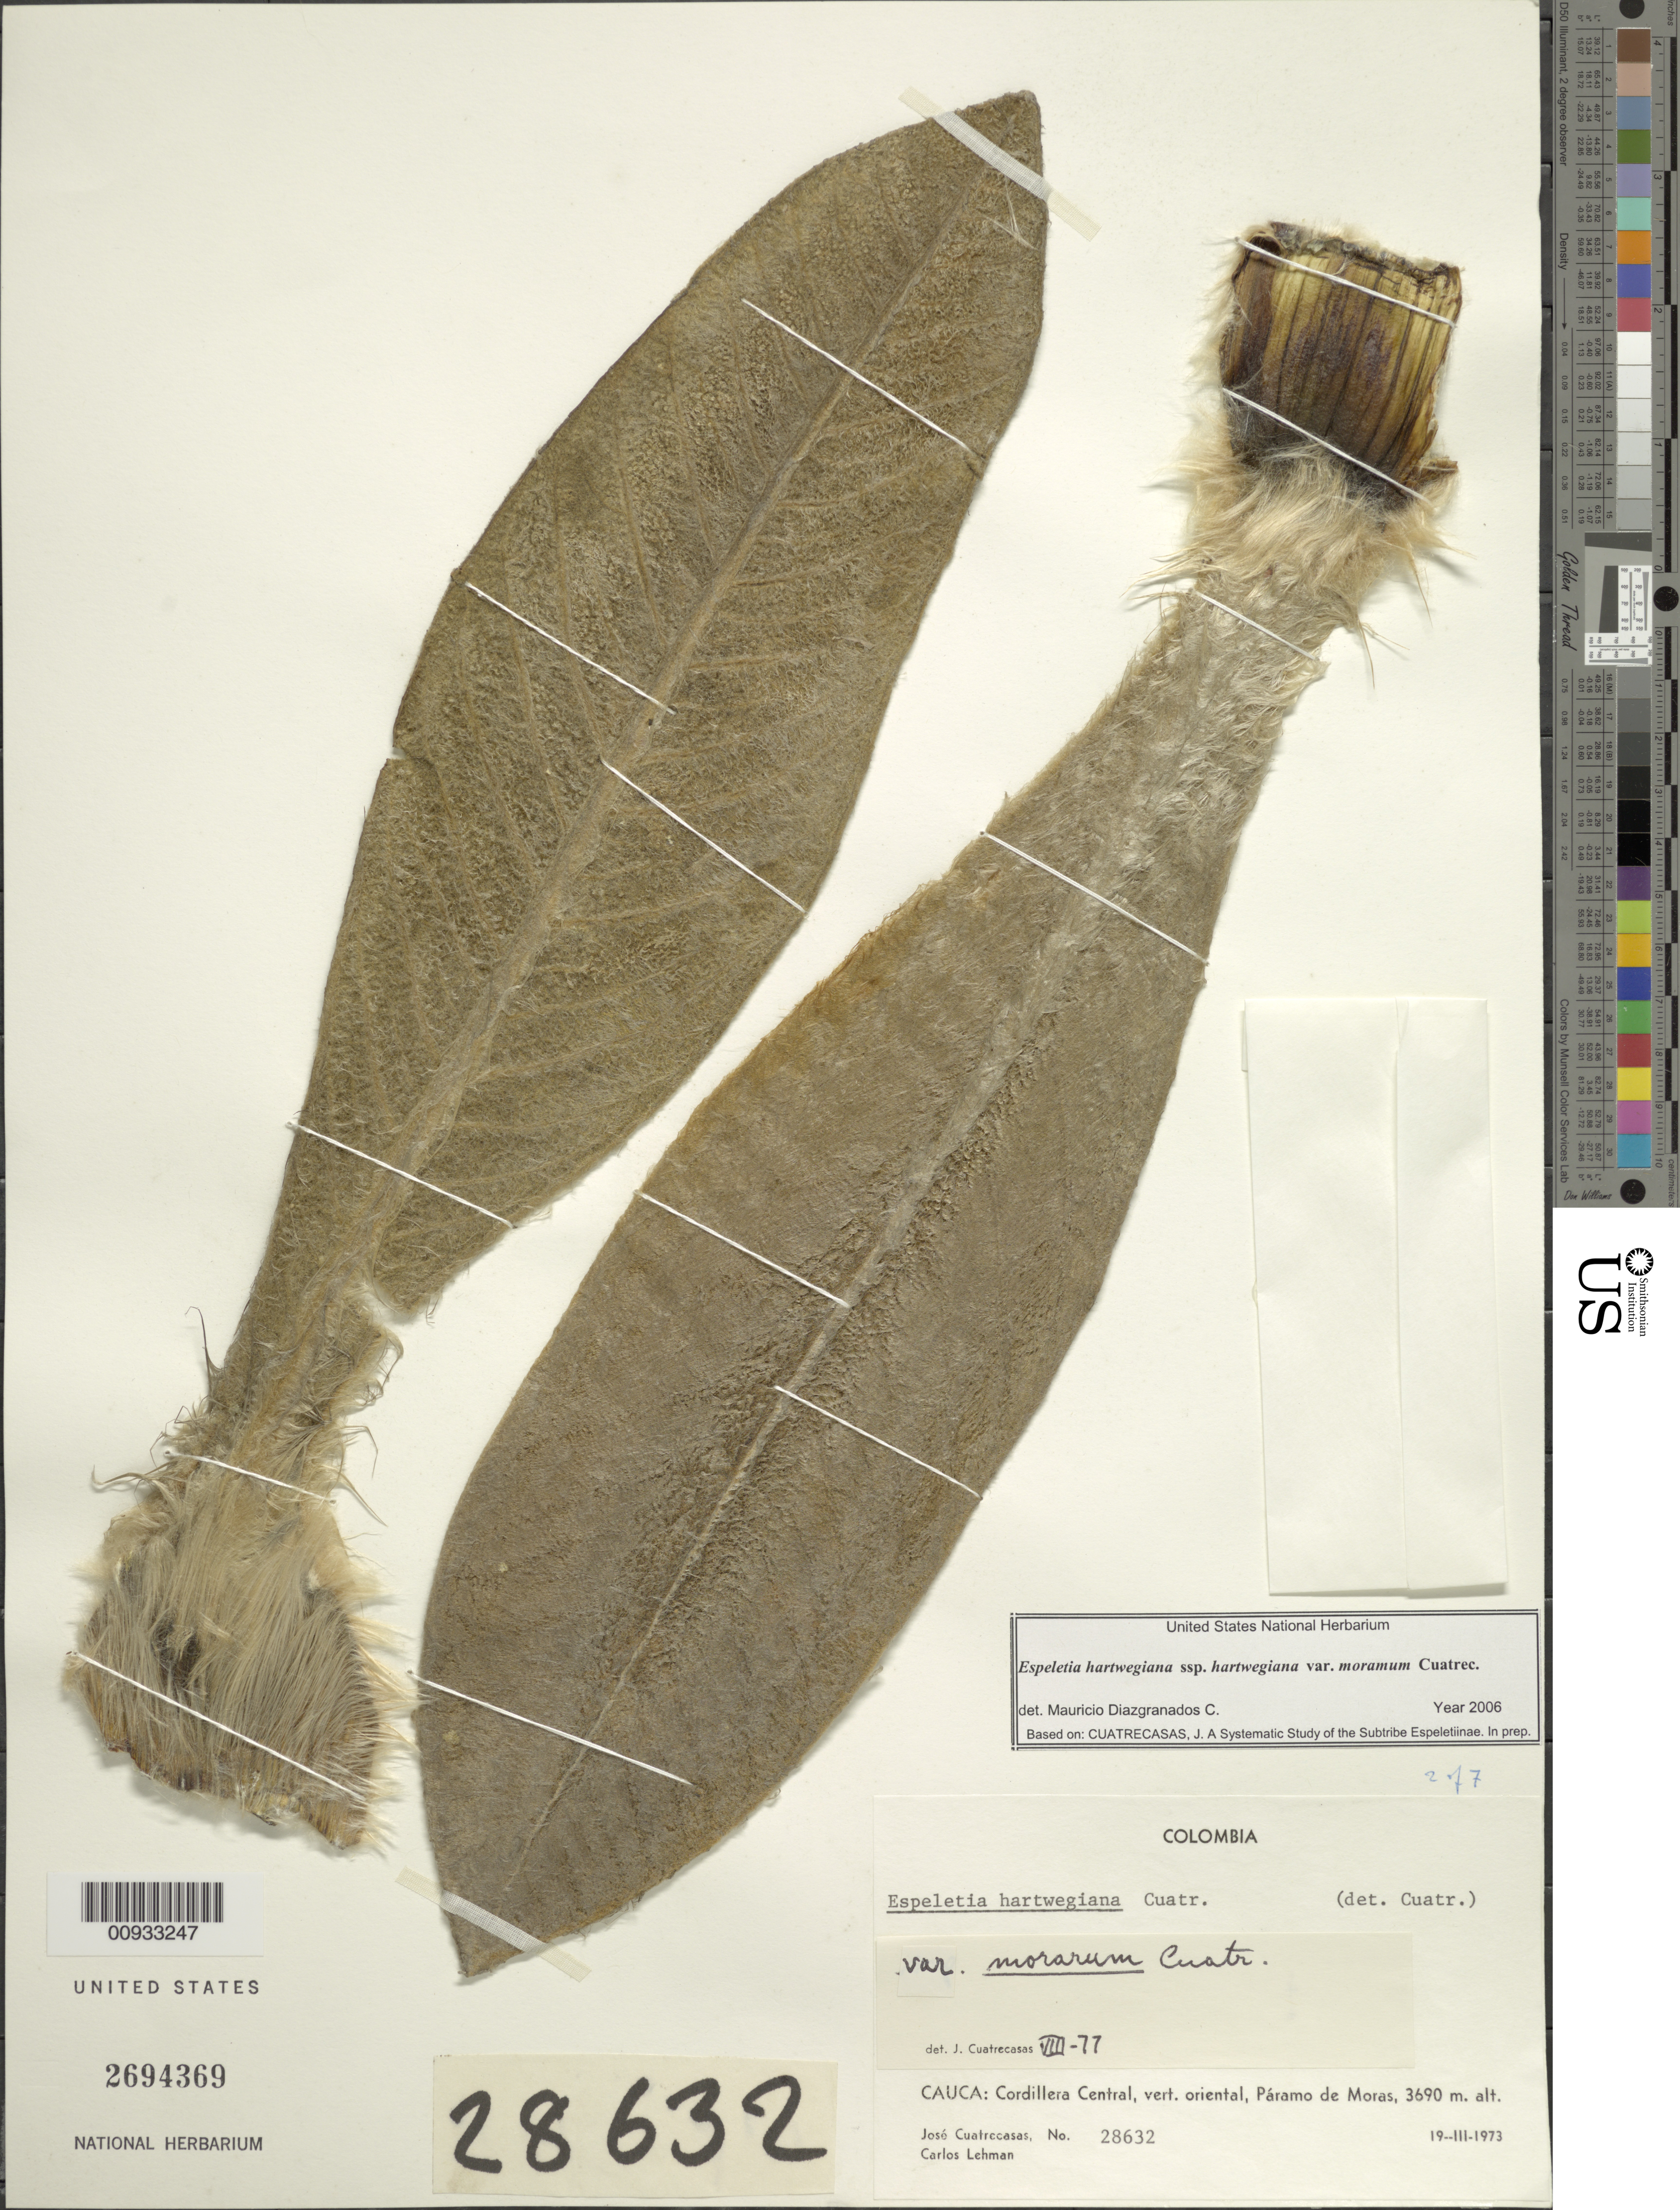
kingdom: Plantae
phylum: Tracheophyta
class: Magnoliopsida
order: Asterales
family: Asteraceae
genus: Espeletia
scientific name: Espeletia hartwegiana var. morarum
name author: Cuatrec.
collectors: J. Cuatrecasas & C. Lehman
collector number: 28632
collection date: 1973-03-19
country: Colombia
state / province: Cauca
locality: Cordillera Central, vert. oriental, Paramo de Moras.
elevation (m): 3690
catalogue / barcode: US 2694369